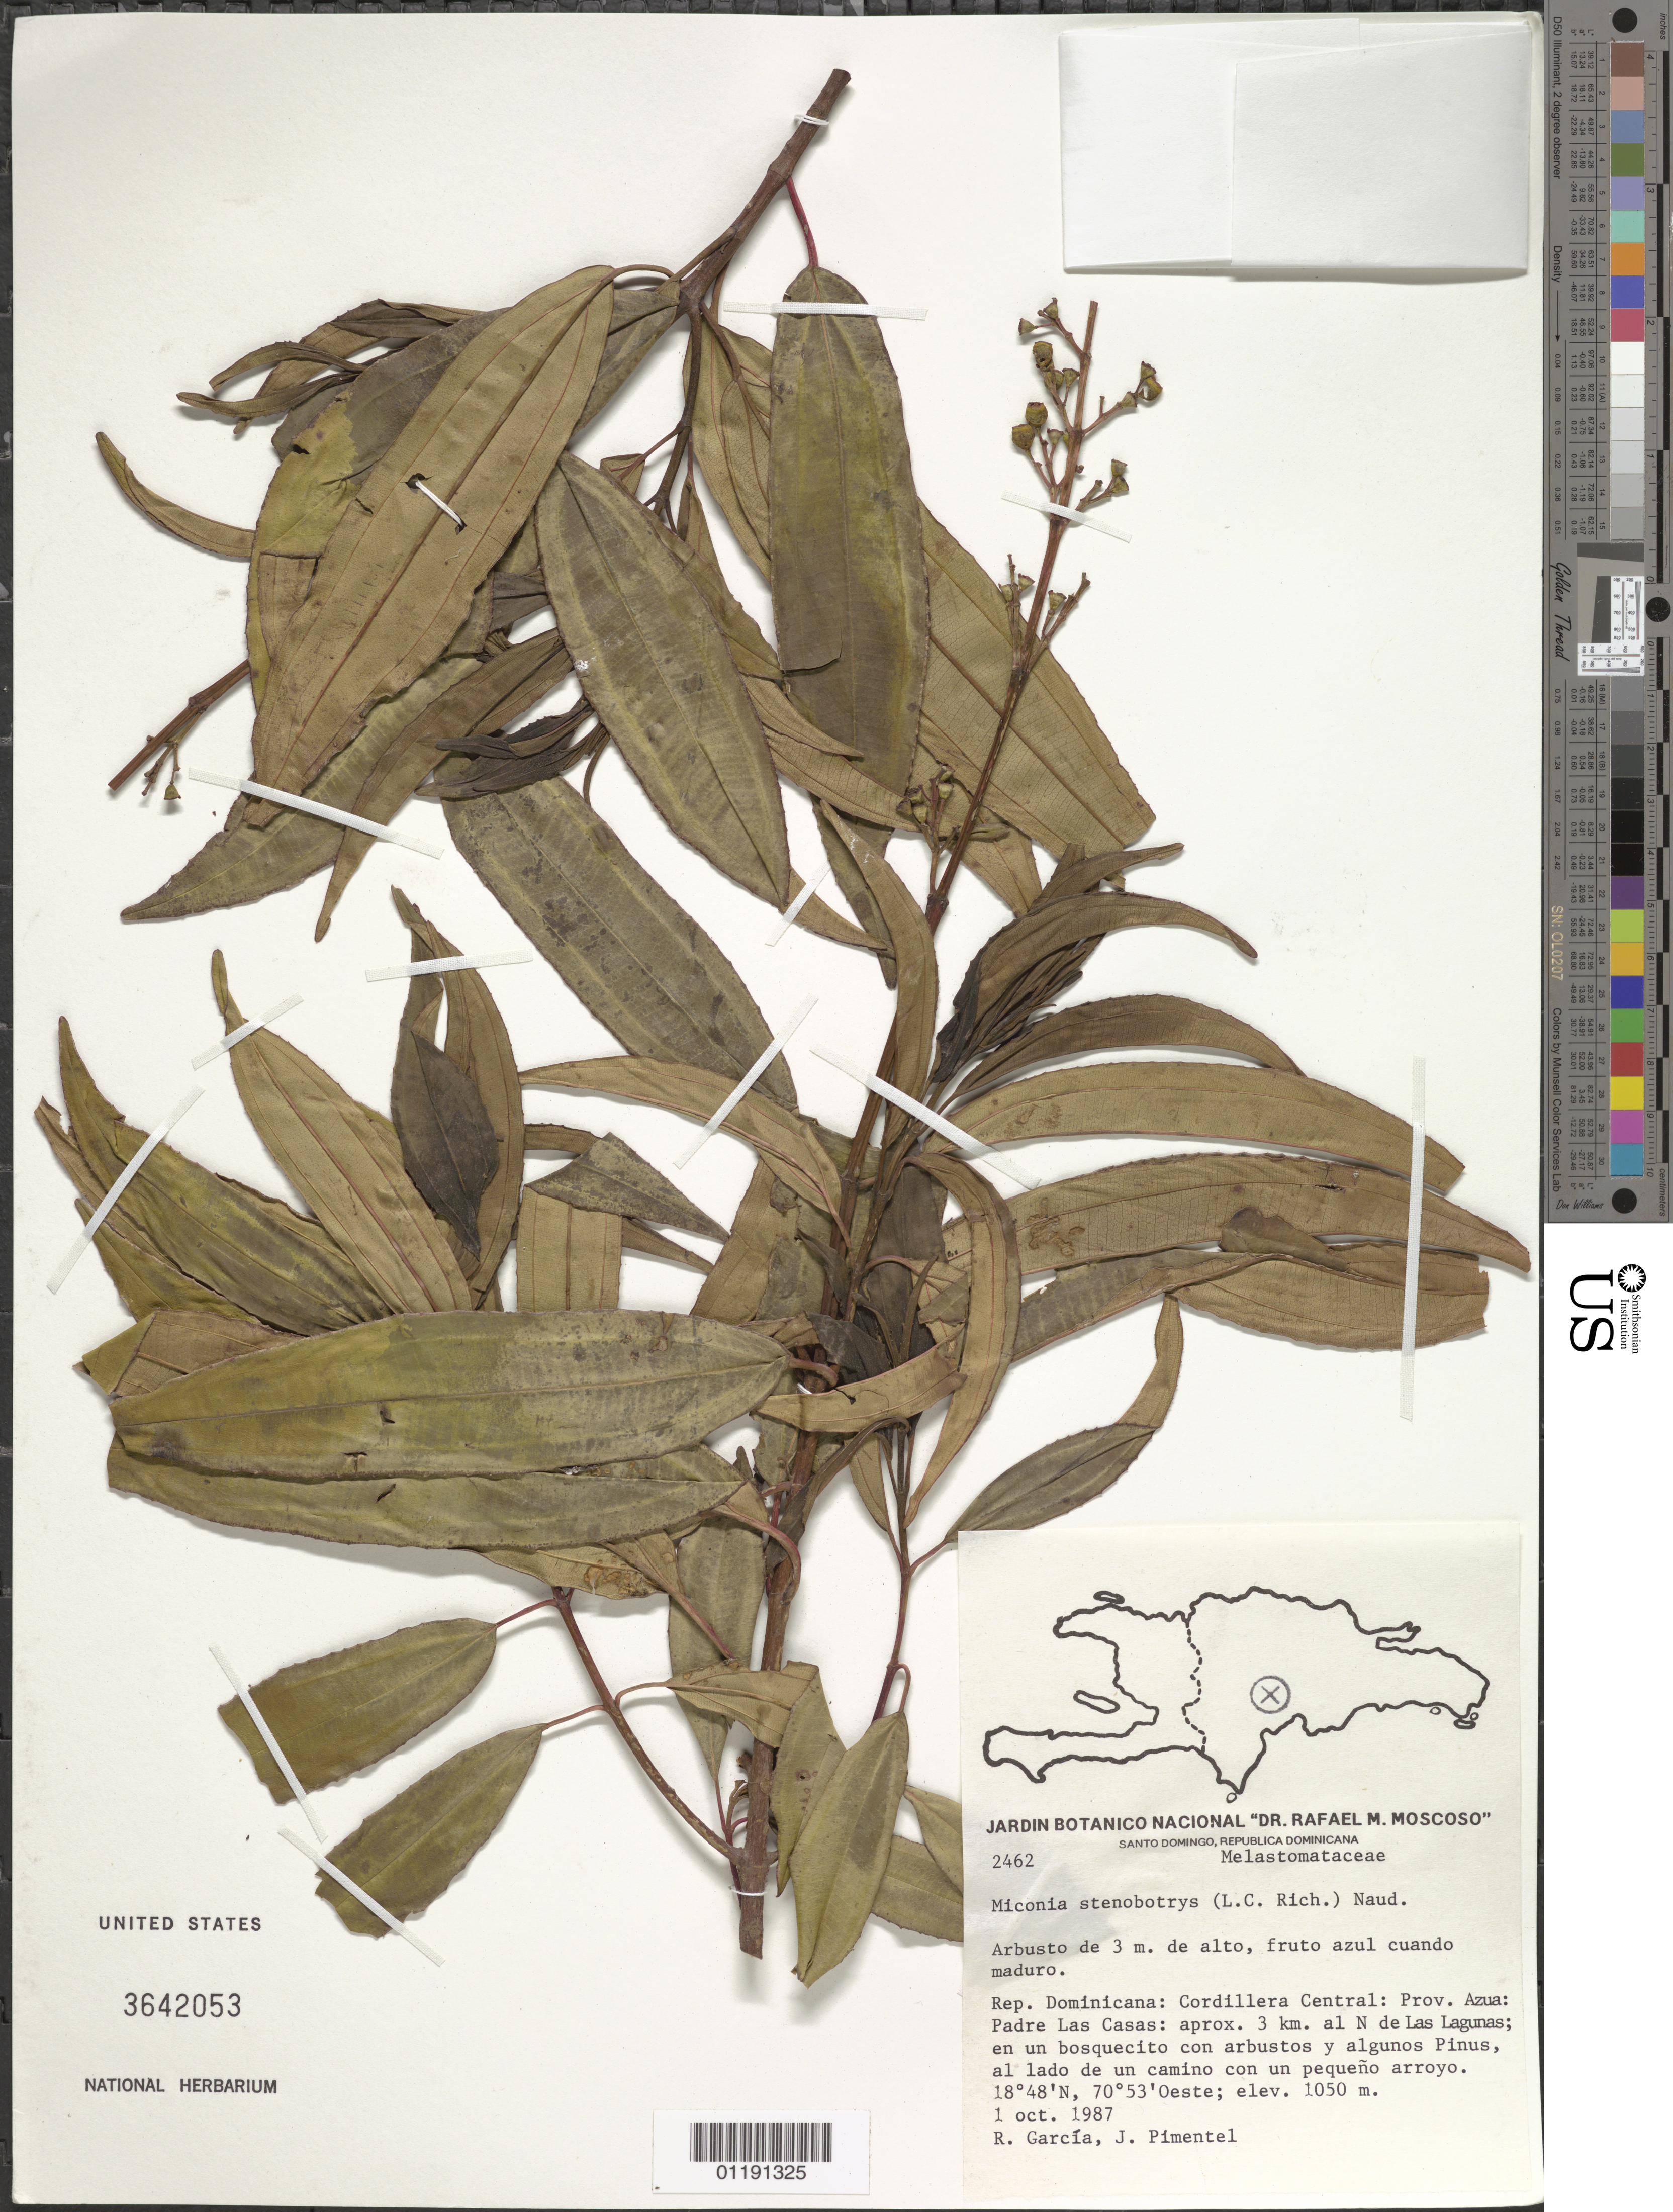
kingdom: Plantae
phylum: Tracheophyta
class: Magnoliopsida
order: Myrtales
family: Melastomataceae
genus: Miconia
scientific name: Miconia stenobotrys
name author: (Rich.) Naudin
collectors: R. García & J. Pimentel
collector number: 2462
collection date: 1987-10-01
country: Dominican Republic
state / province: Azua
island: Hispaniola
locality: Cordillera Central: Padre Las Casas: approx. 3 km. N of Las Lagunas.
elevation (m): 1050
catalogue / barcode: US 3642053